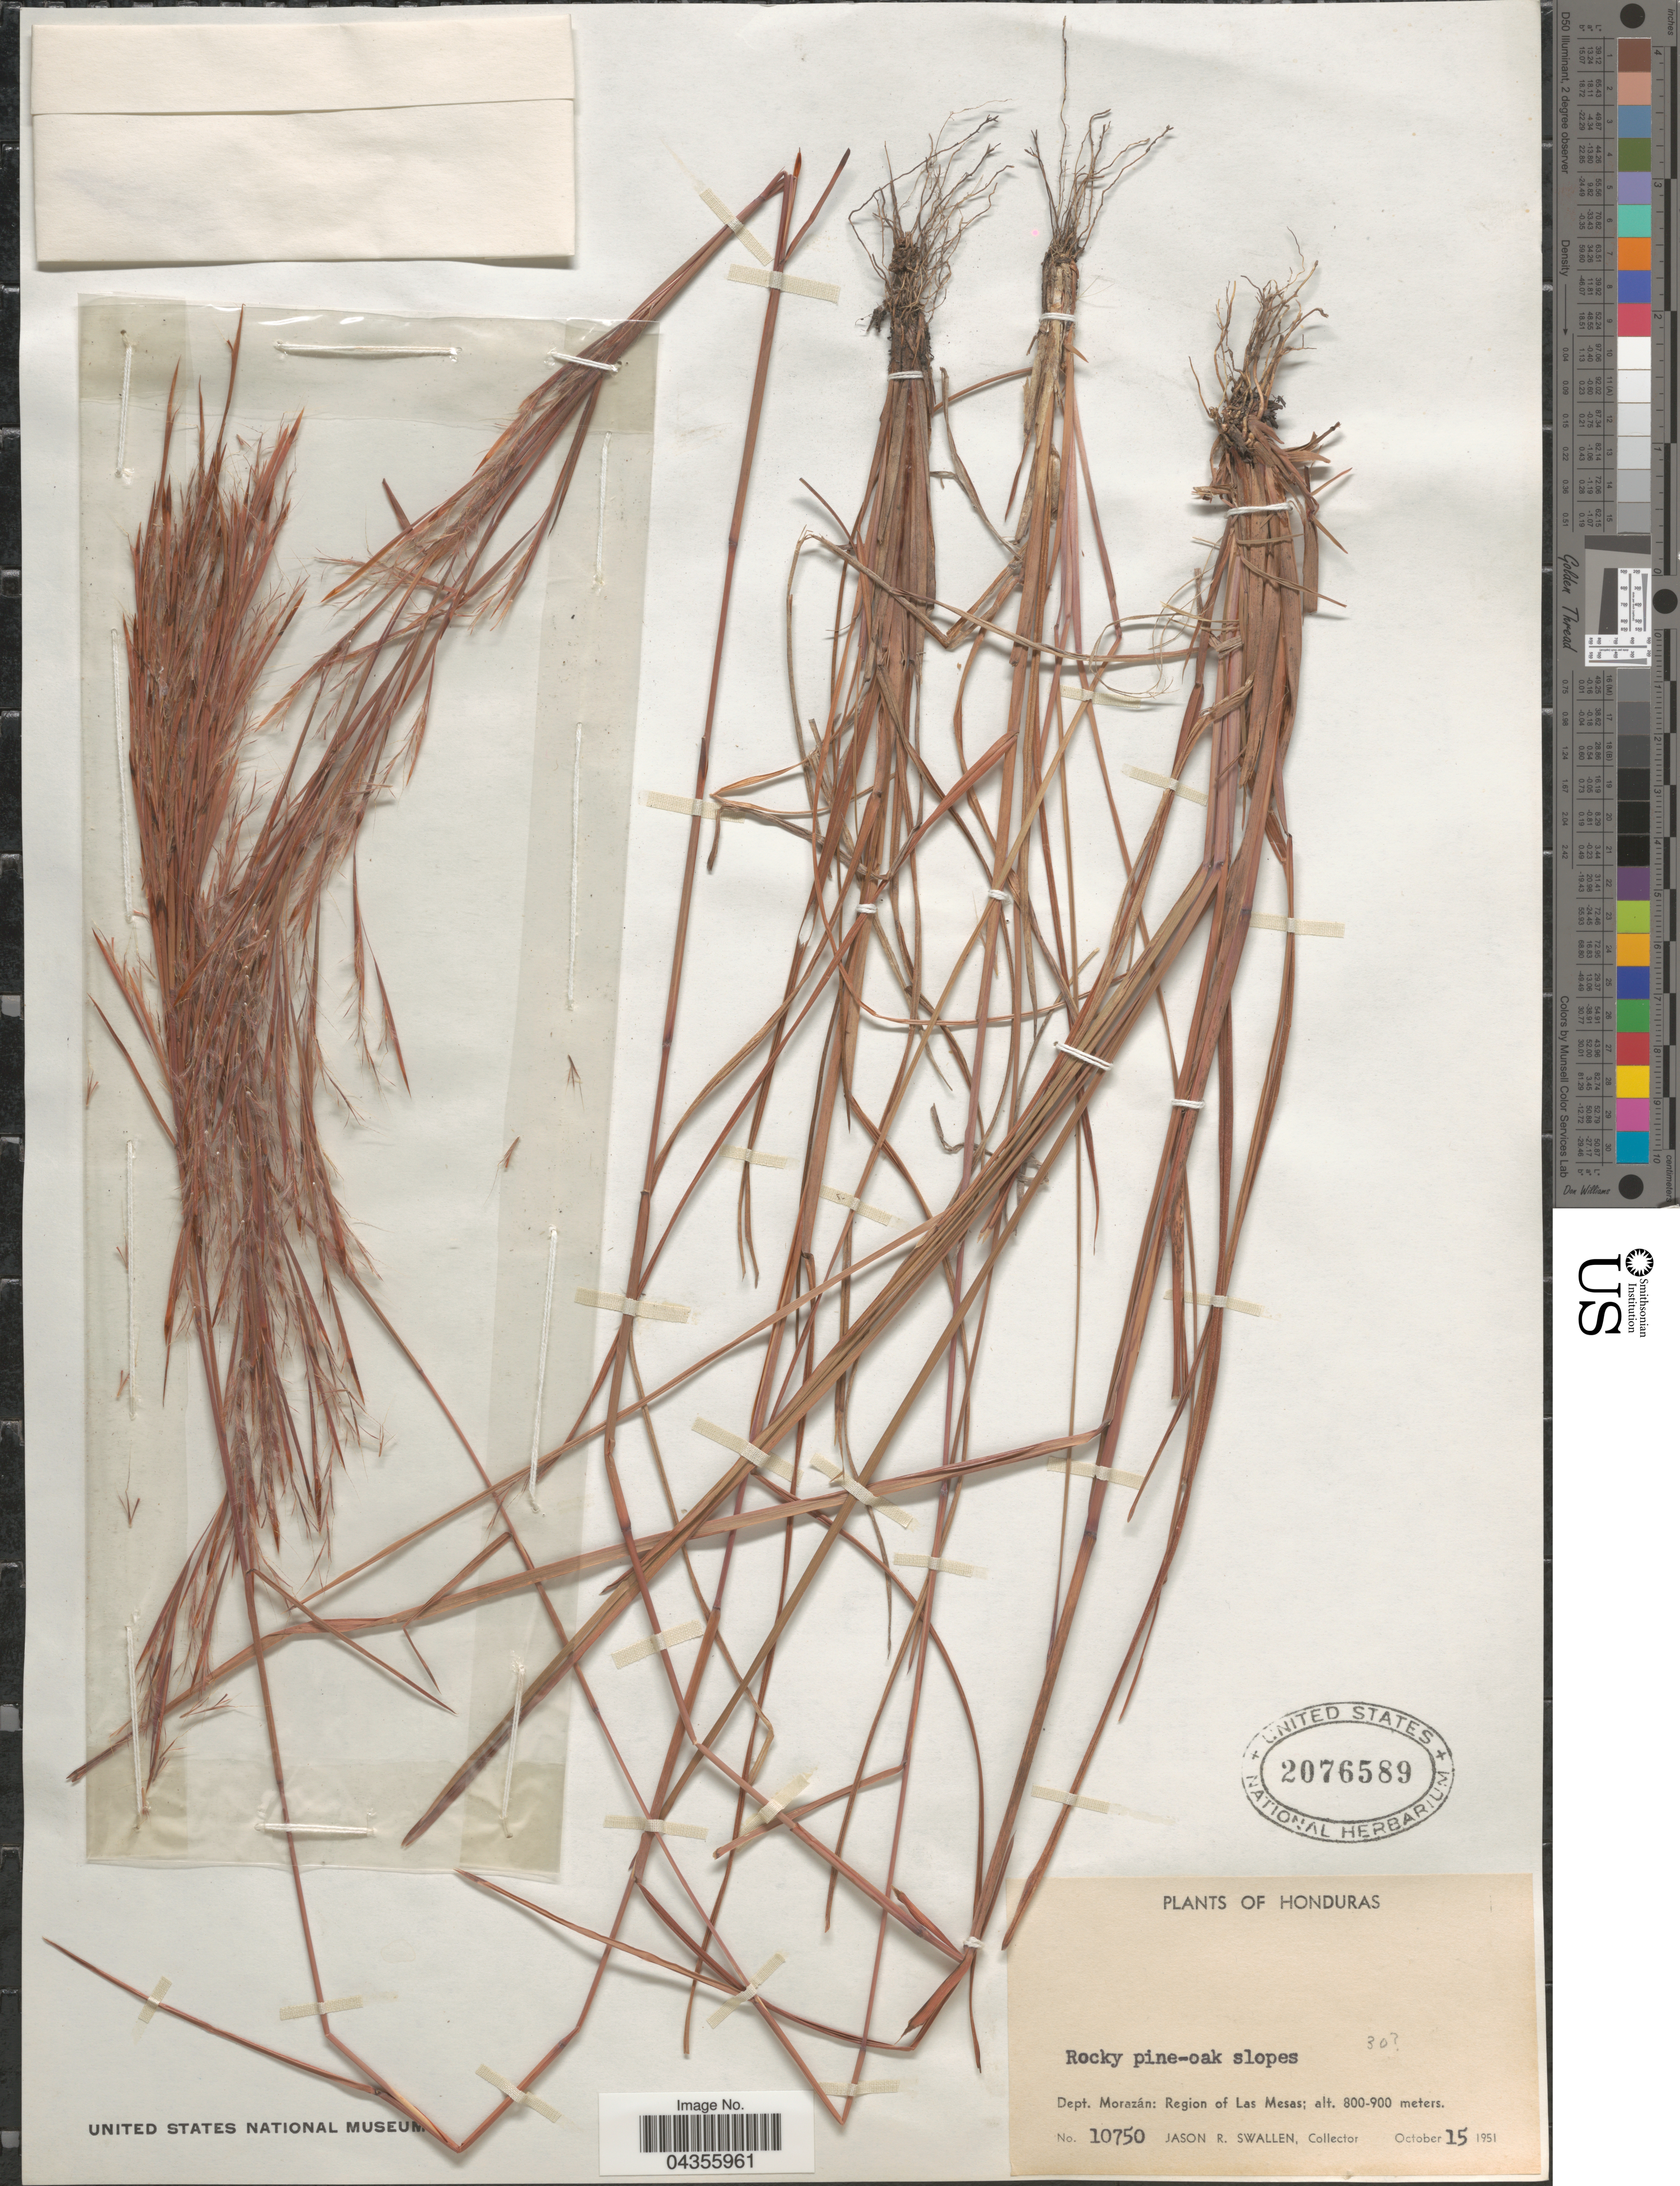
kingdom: Plantae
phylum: Tracheophyta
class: Liliopsida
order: Poales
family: Poaceae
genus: Schizachyrium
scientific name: Schizachyrium sp.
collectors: J. R. Swallen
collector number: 10750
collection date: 1951-10-15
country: Honduras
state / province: Fco. Morazán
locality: Dept. Morazán: Region of Las Mesas.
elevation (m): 800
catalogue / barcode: US 2076589